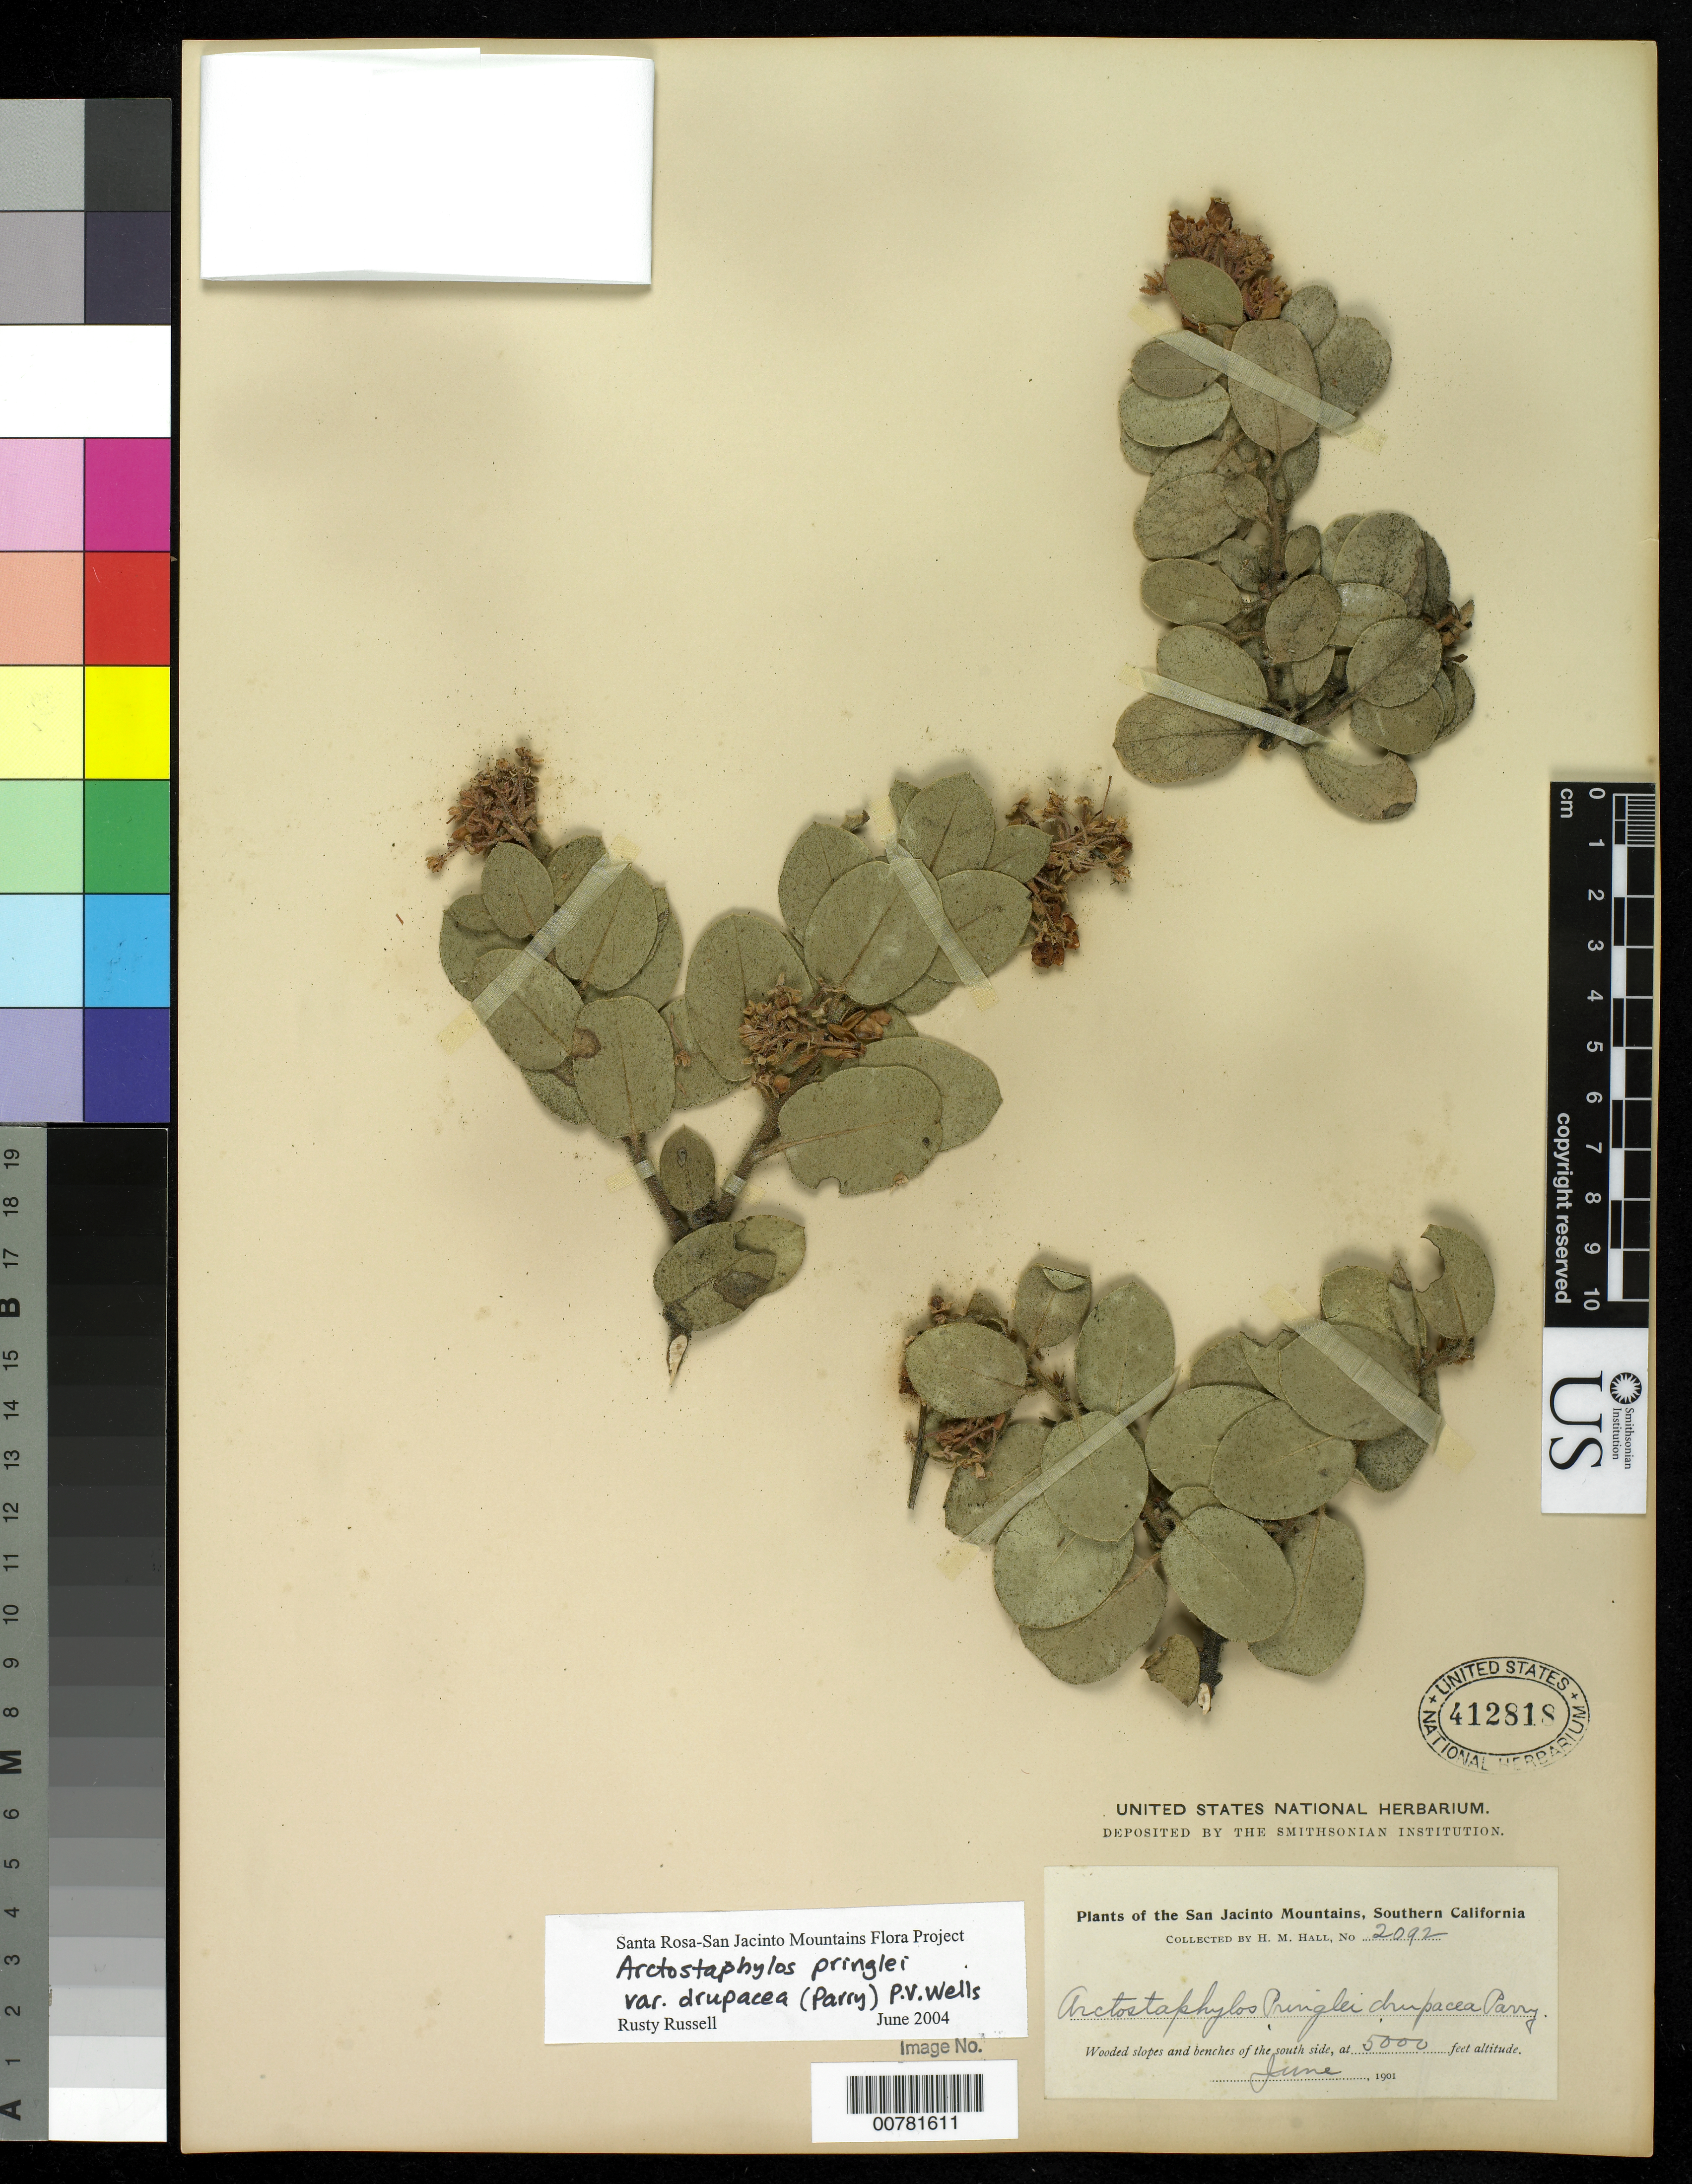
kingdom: Plantae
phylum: Tracheophyta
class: Magnoliopsida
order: Ericales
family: Ericaceae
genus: Arctostaphylos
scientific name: Arctostaphylos pringlei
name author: Parry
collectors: H. M. Hall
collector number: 2092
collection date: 1901-06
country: United States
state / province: California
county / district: Riverside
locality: The San Jacinto Mountains, Southern California. Wooded slopes and benches of the south side.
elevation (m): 1524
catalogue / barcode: US 412818